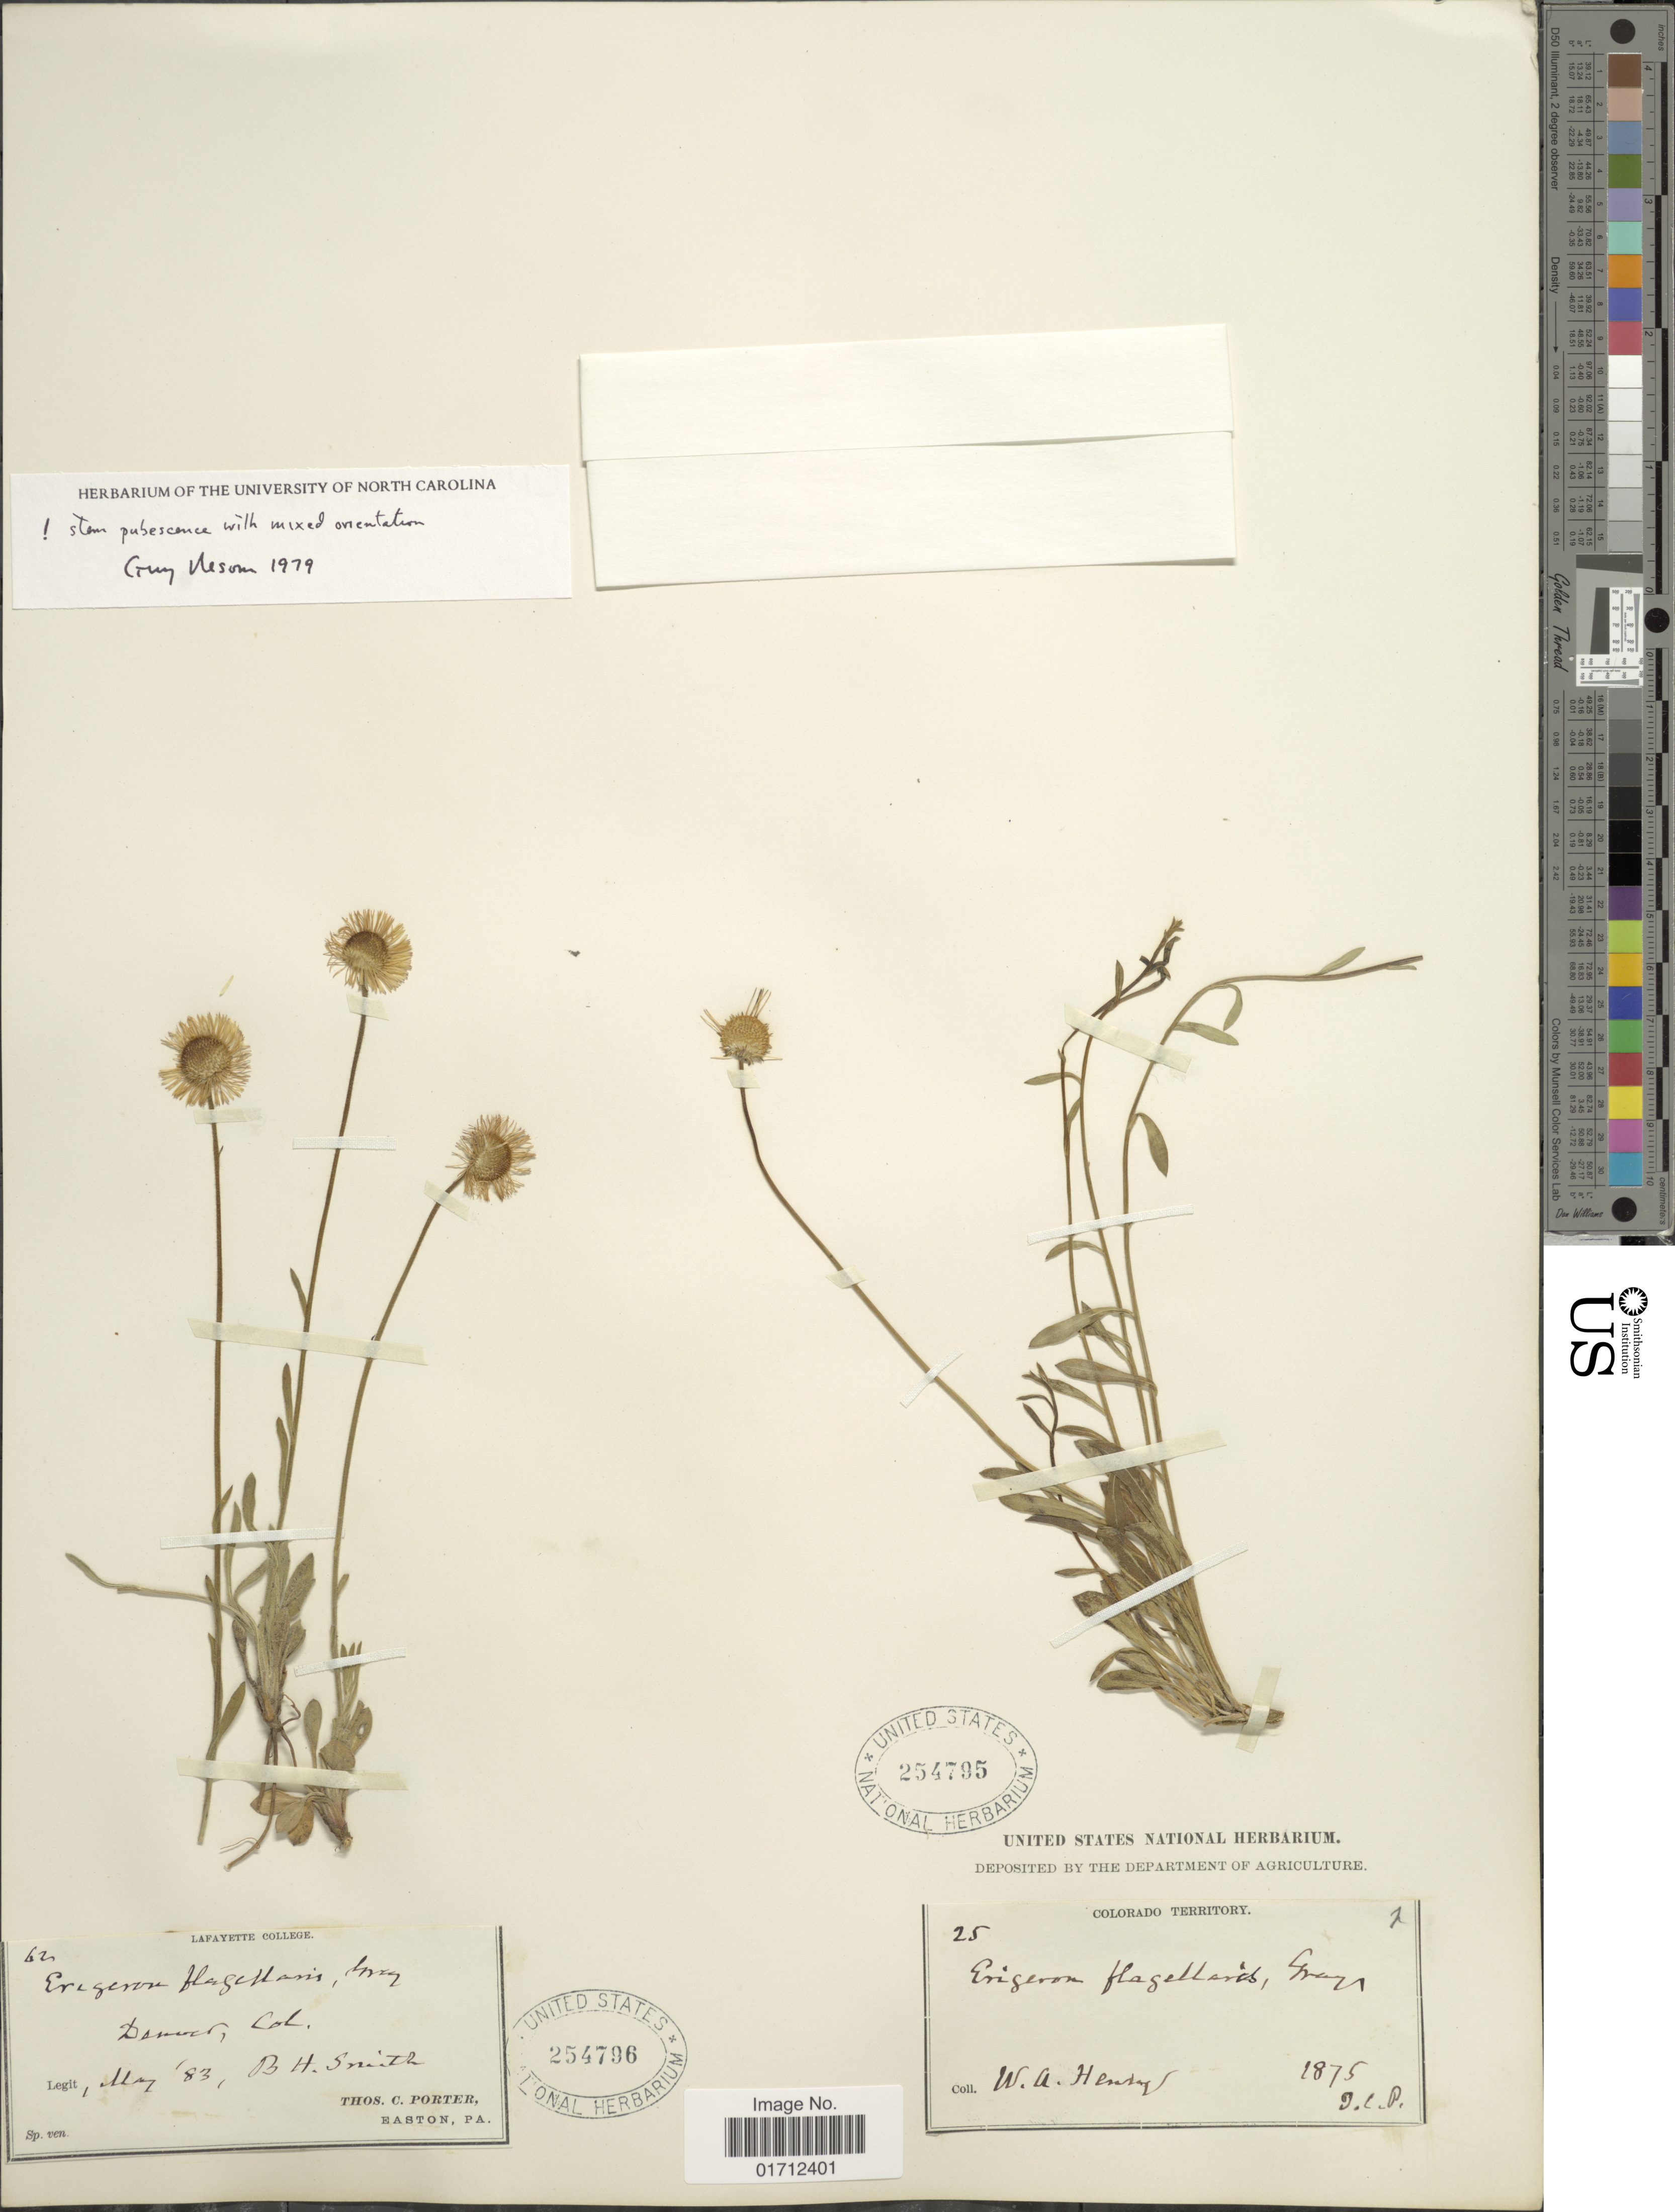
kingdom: Plantae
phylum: Tracheophyta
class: Magnoliopsida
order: Asterales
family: Asteraceae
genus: Erigeron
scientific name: Erigeron flagellaris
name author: A. Gray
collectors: B. H. Smith & T. Porter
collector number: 62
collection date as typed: Transcribed d/m/y: /5/83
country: United States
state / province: Colorado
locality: Denver.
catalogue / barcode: US 254796